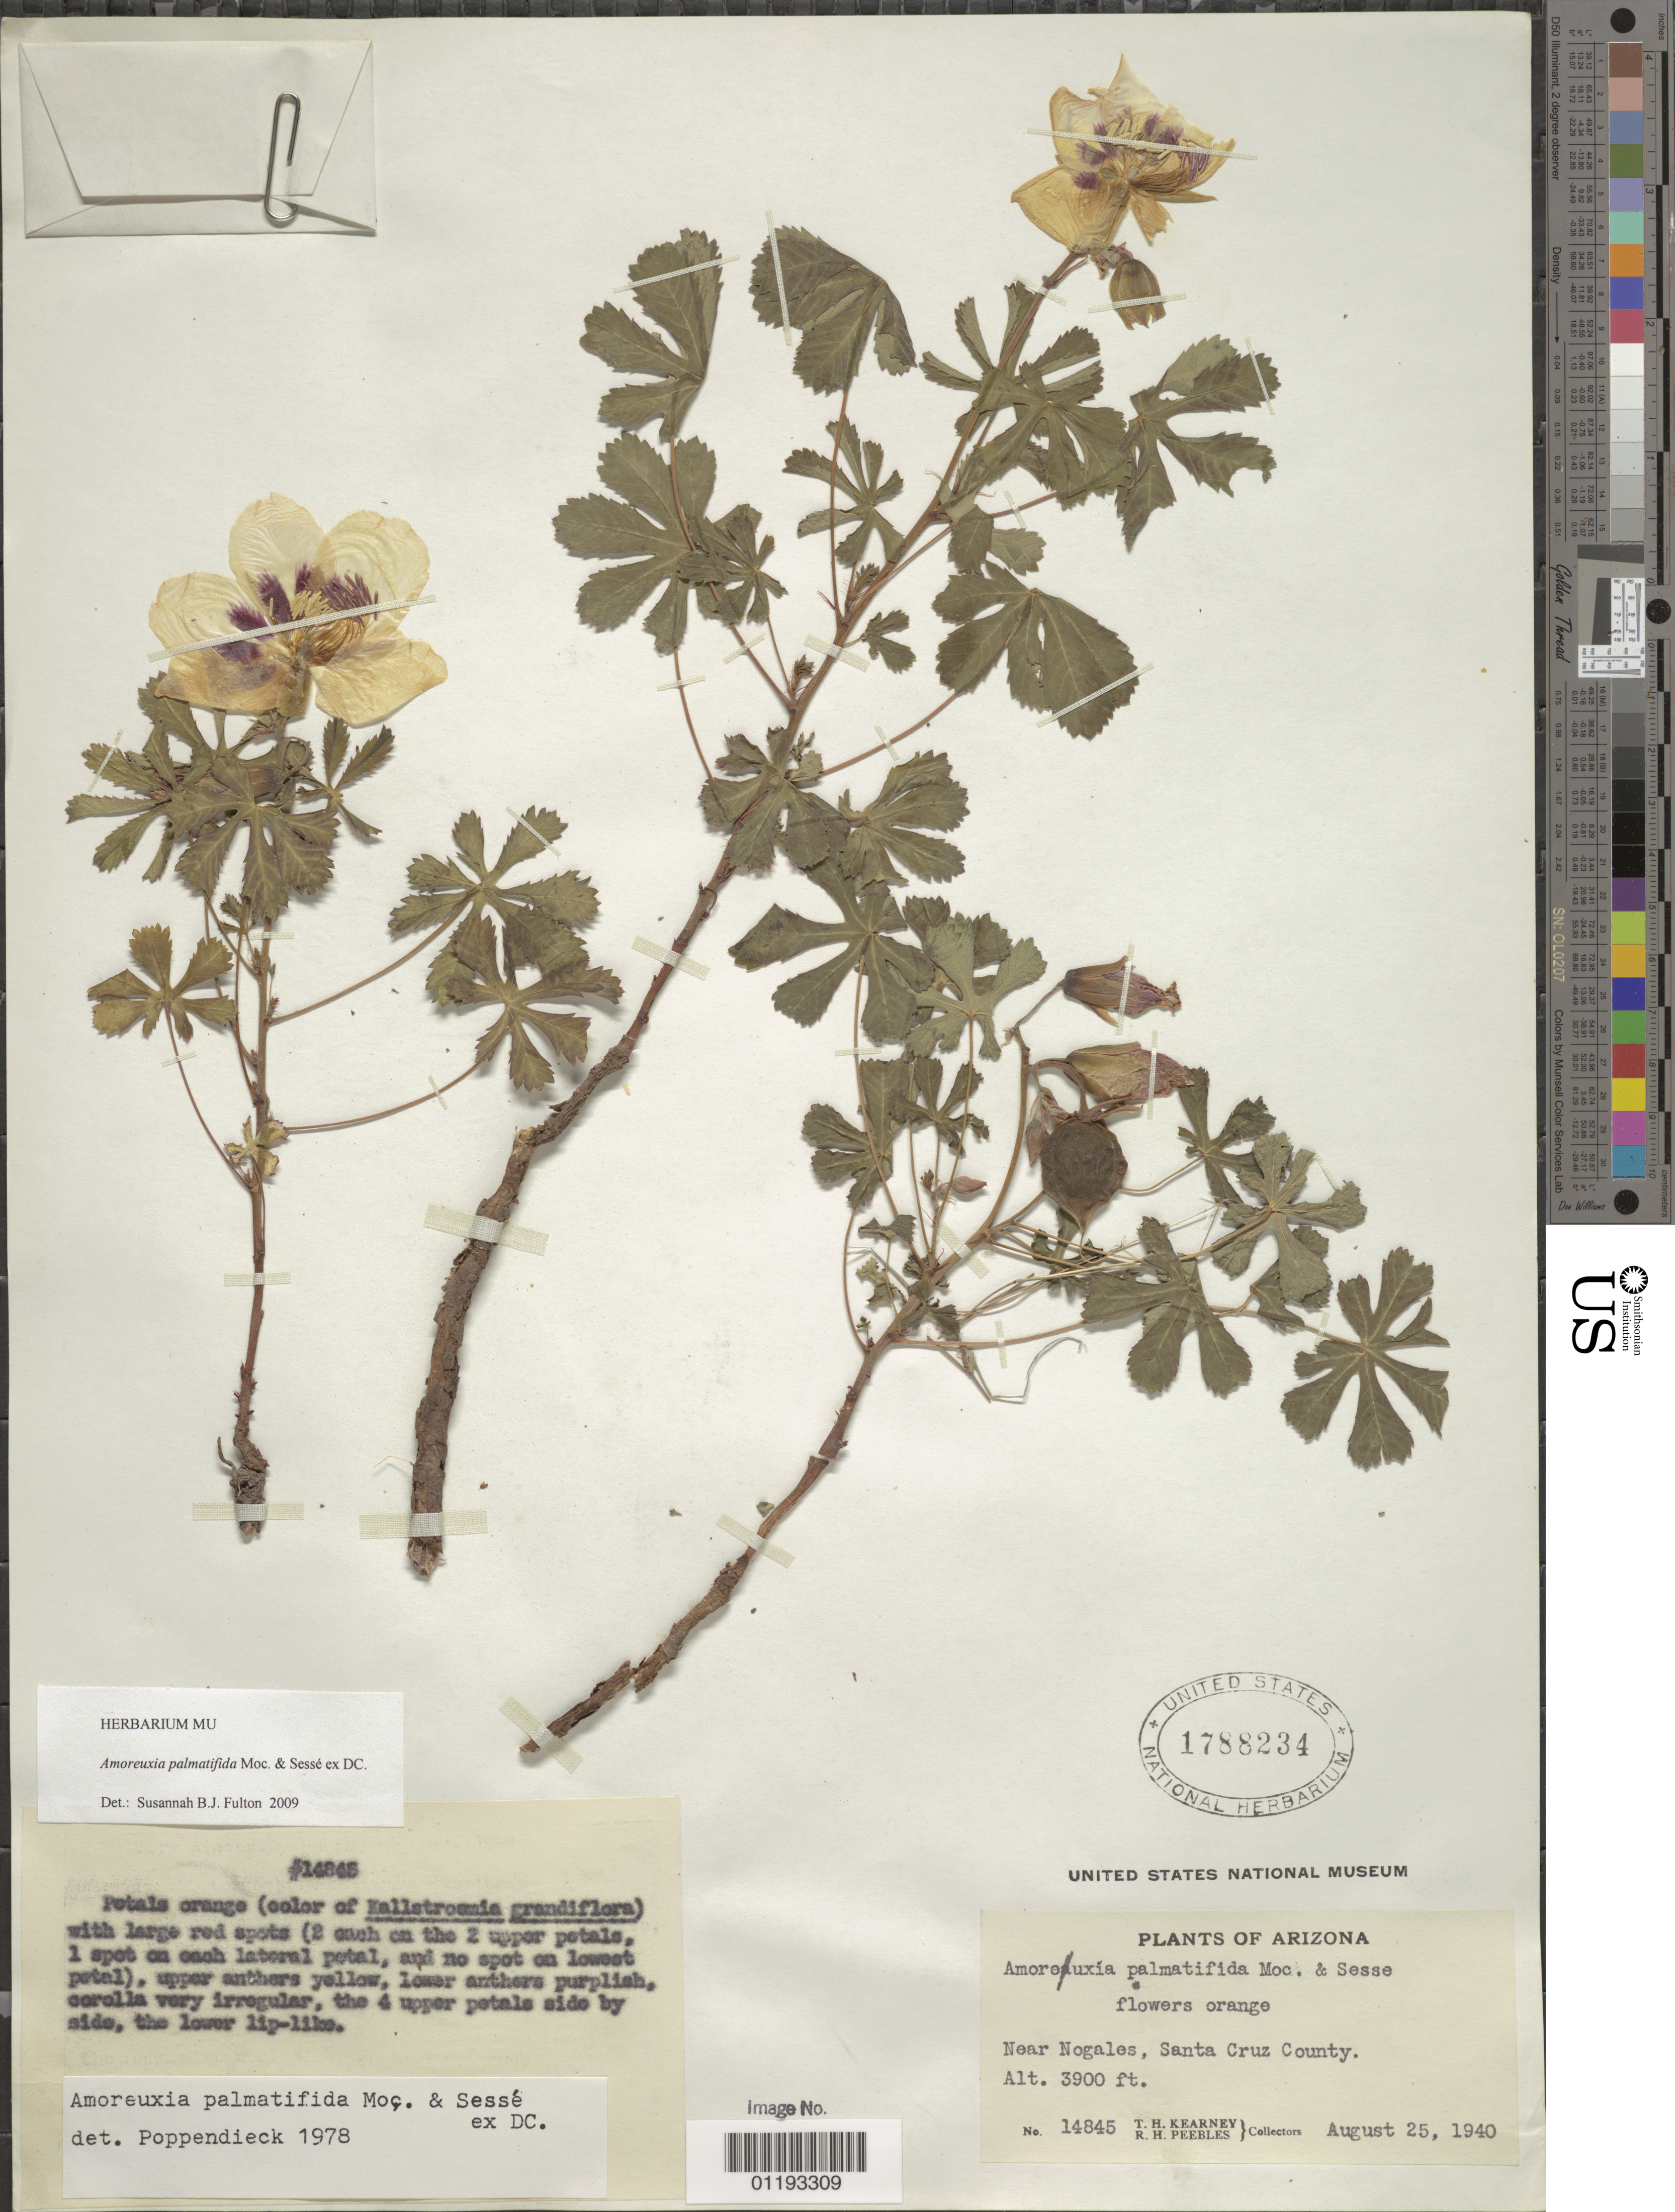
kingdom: Plantae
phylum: Tracheophyta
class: Magnoliopsida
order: Malvales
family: Cochlospermaceae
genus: Amoreuxia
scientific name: Amoreuxia palmatifida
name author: Moc. & Sessé ex DC.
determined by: Fulton, Susannah B.J.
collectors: T. H. Kearney & R. H. Peebles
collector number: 14845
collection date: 1940-08-25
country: United States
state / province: Arizona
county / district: Santa Cruz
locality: near Nogales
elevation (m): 1189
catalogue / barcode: US 1788234